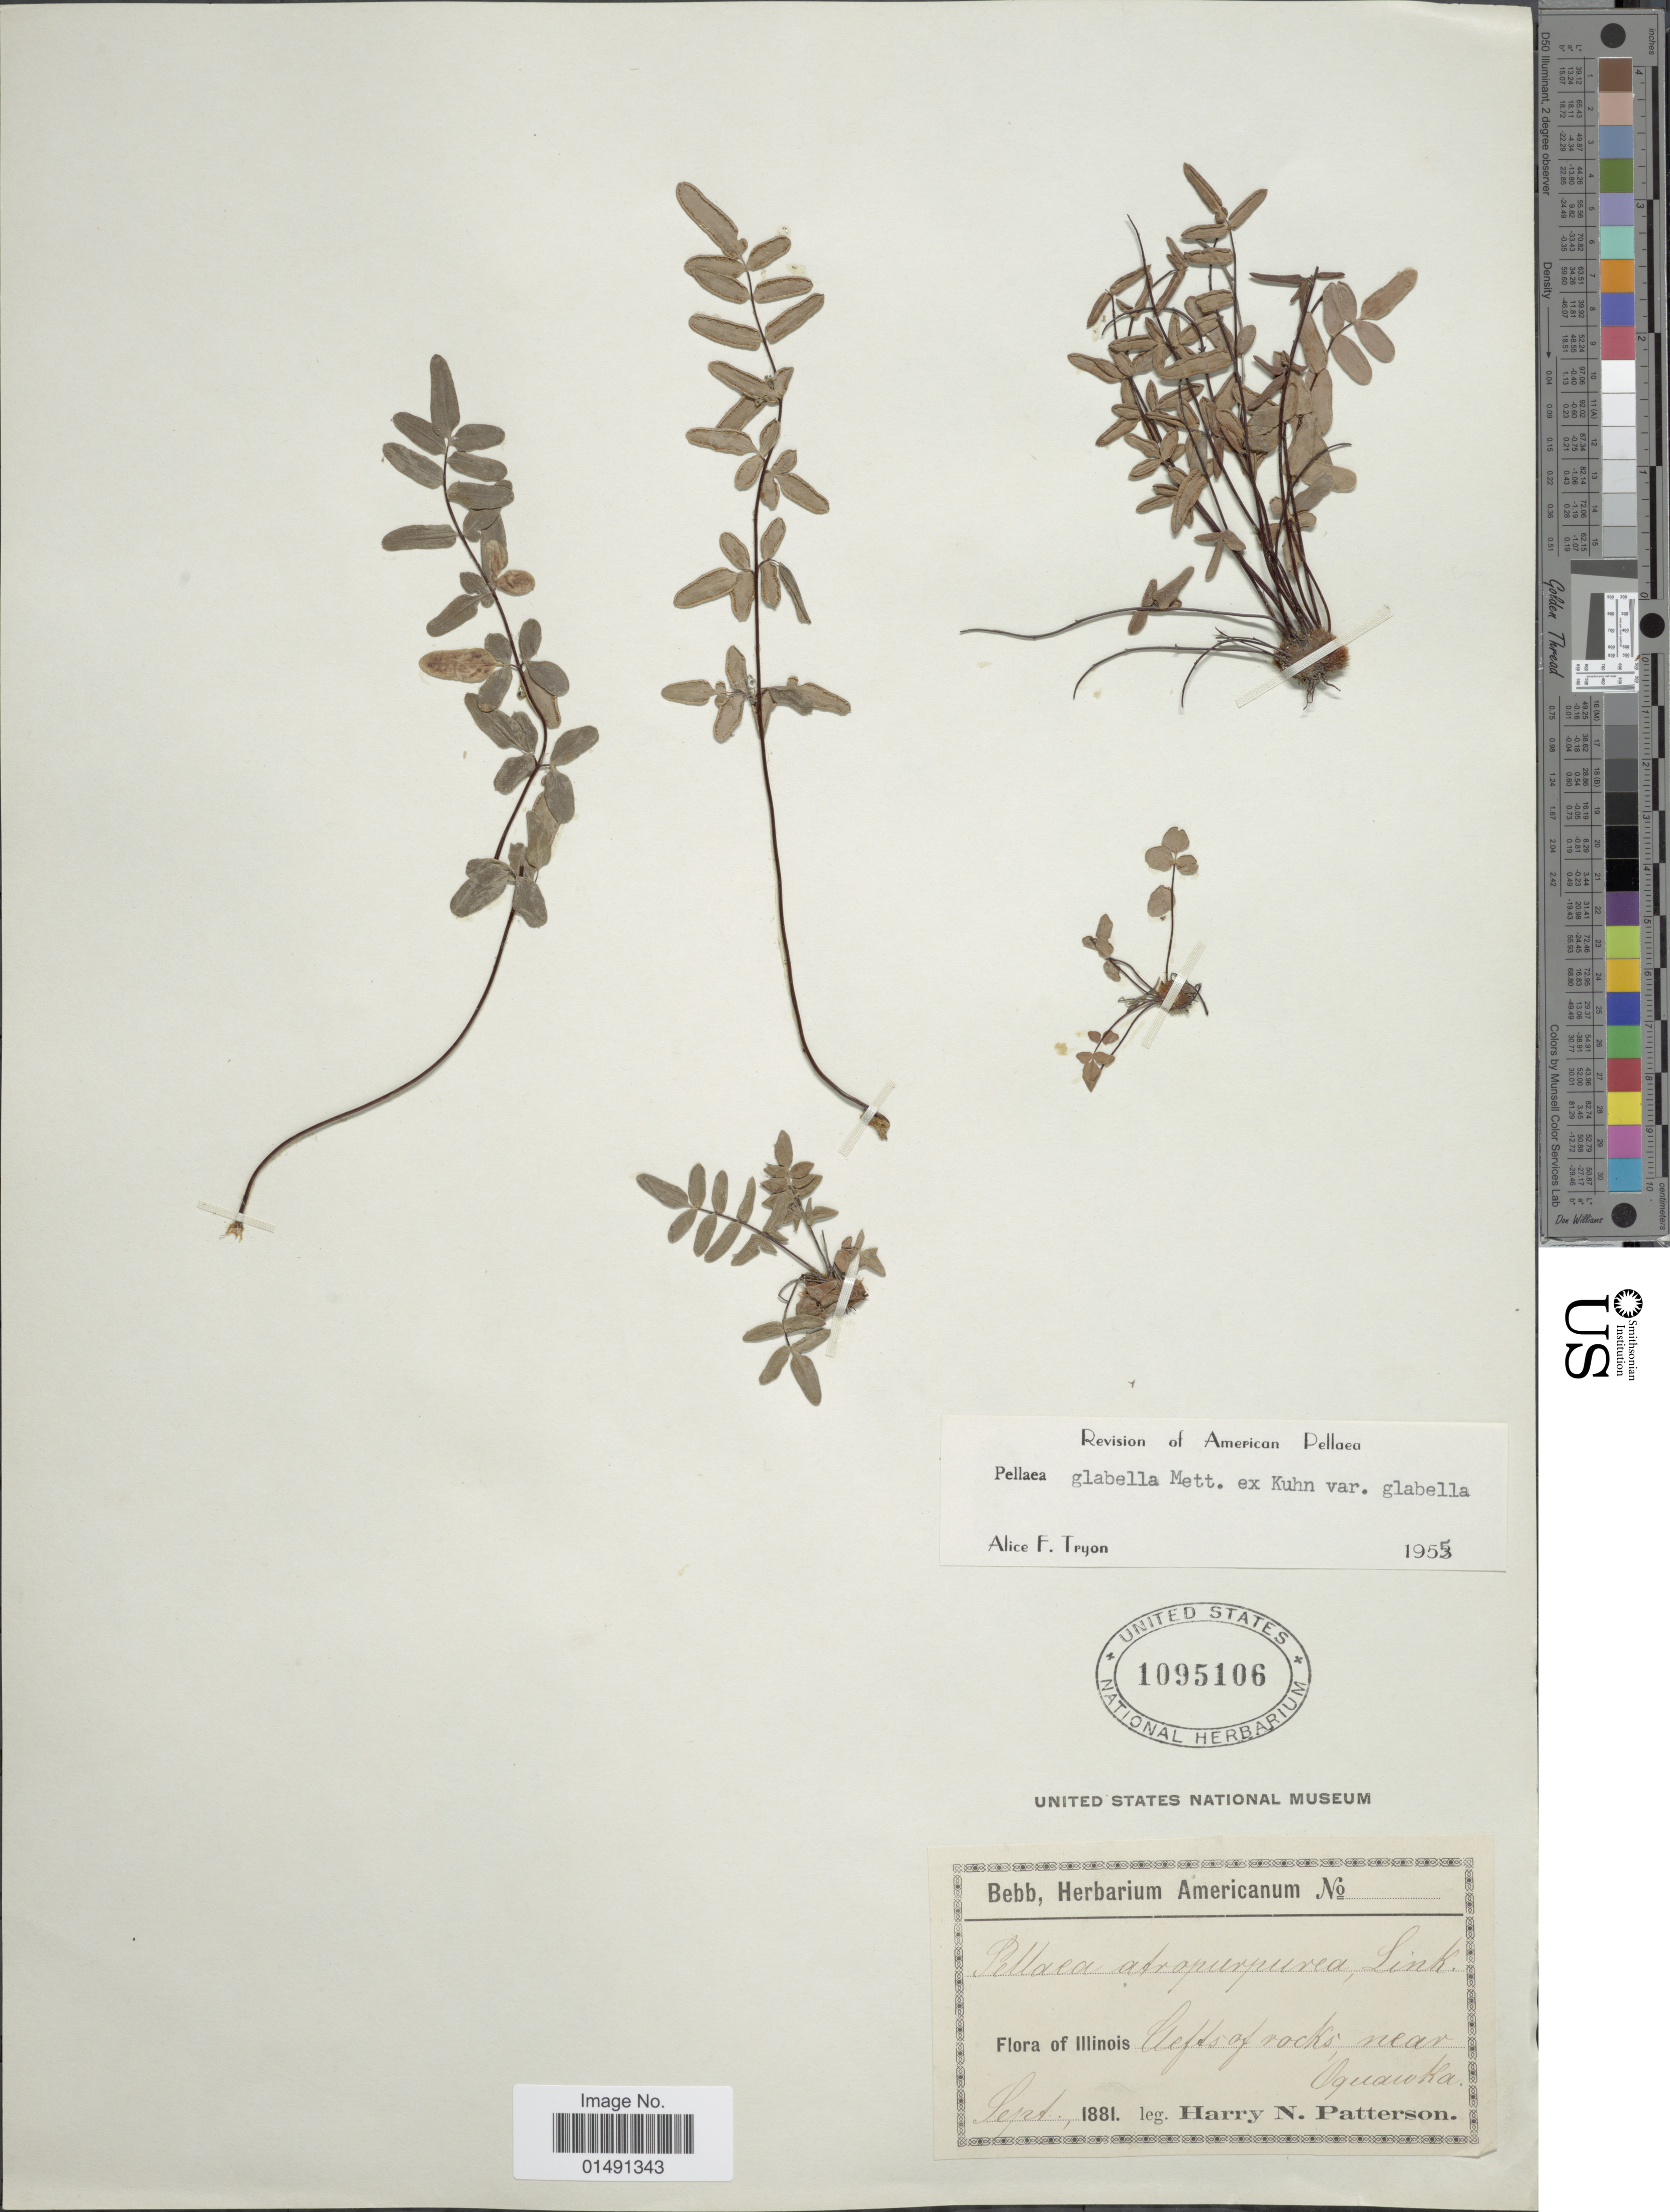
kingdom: Plantae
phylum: Tracheophyta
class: Polypodiopsida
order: Polypodiales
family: Pteridaceae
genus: Pellaea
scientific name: Pellaea glabella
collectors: H. N. Patterson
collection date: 1881-09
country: United States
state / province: Illinois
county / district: Henderson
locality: Clefts of rocks near Oquawka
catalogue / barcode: US 1095106